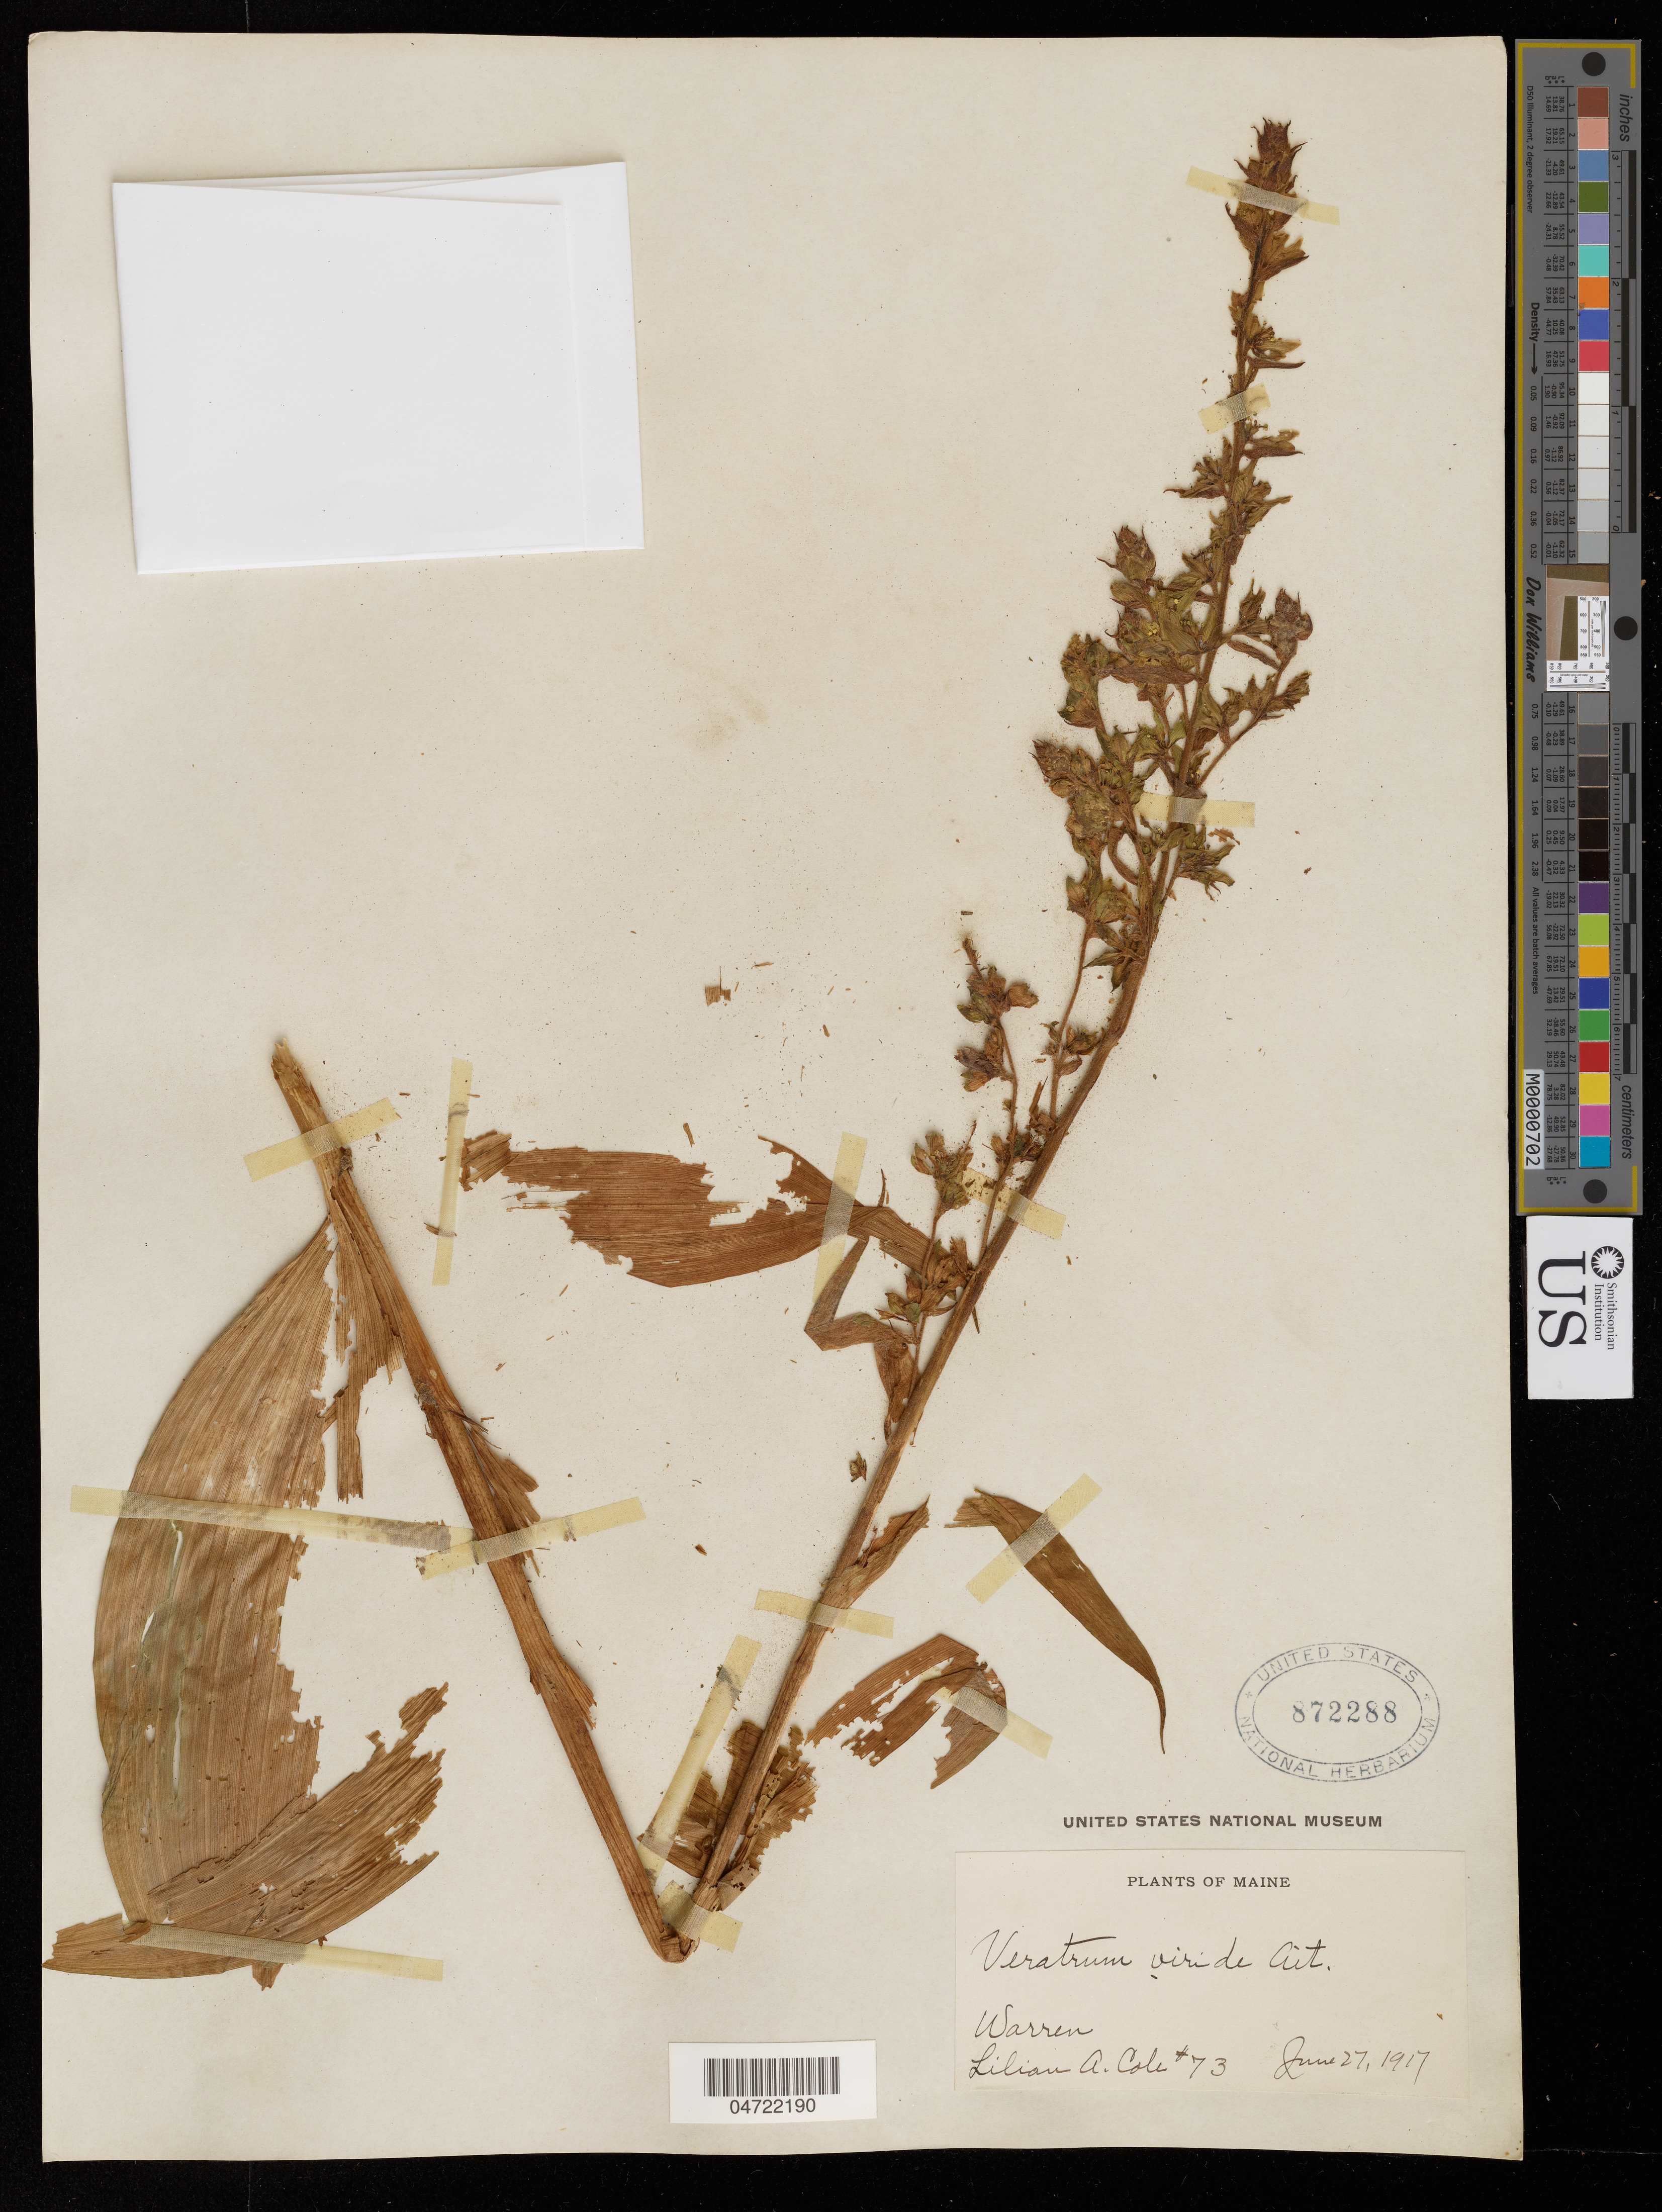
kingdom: Plantae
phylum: Tracheophyta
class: Liliopsida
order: Liliales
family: Melanthiaceae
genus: Veratrum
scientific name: Veratrum viride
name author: Aiton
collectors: L. A. Cole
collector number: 73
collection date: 1917-06-27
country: United States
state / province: Maine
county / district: Knox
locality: Warren.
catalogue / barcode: US 872288